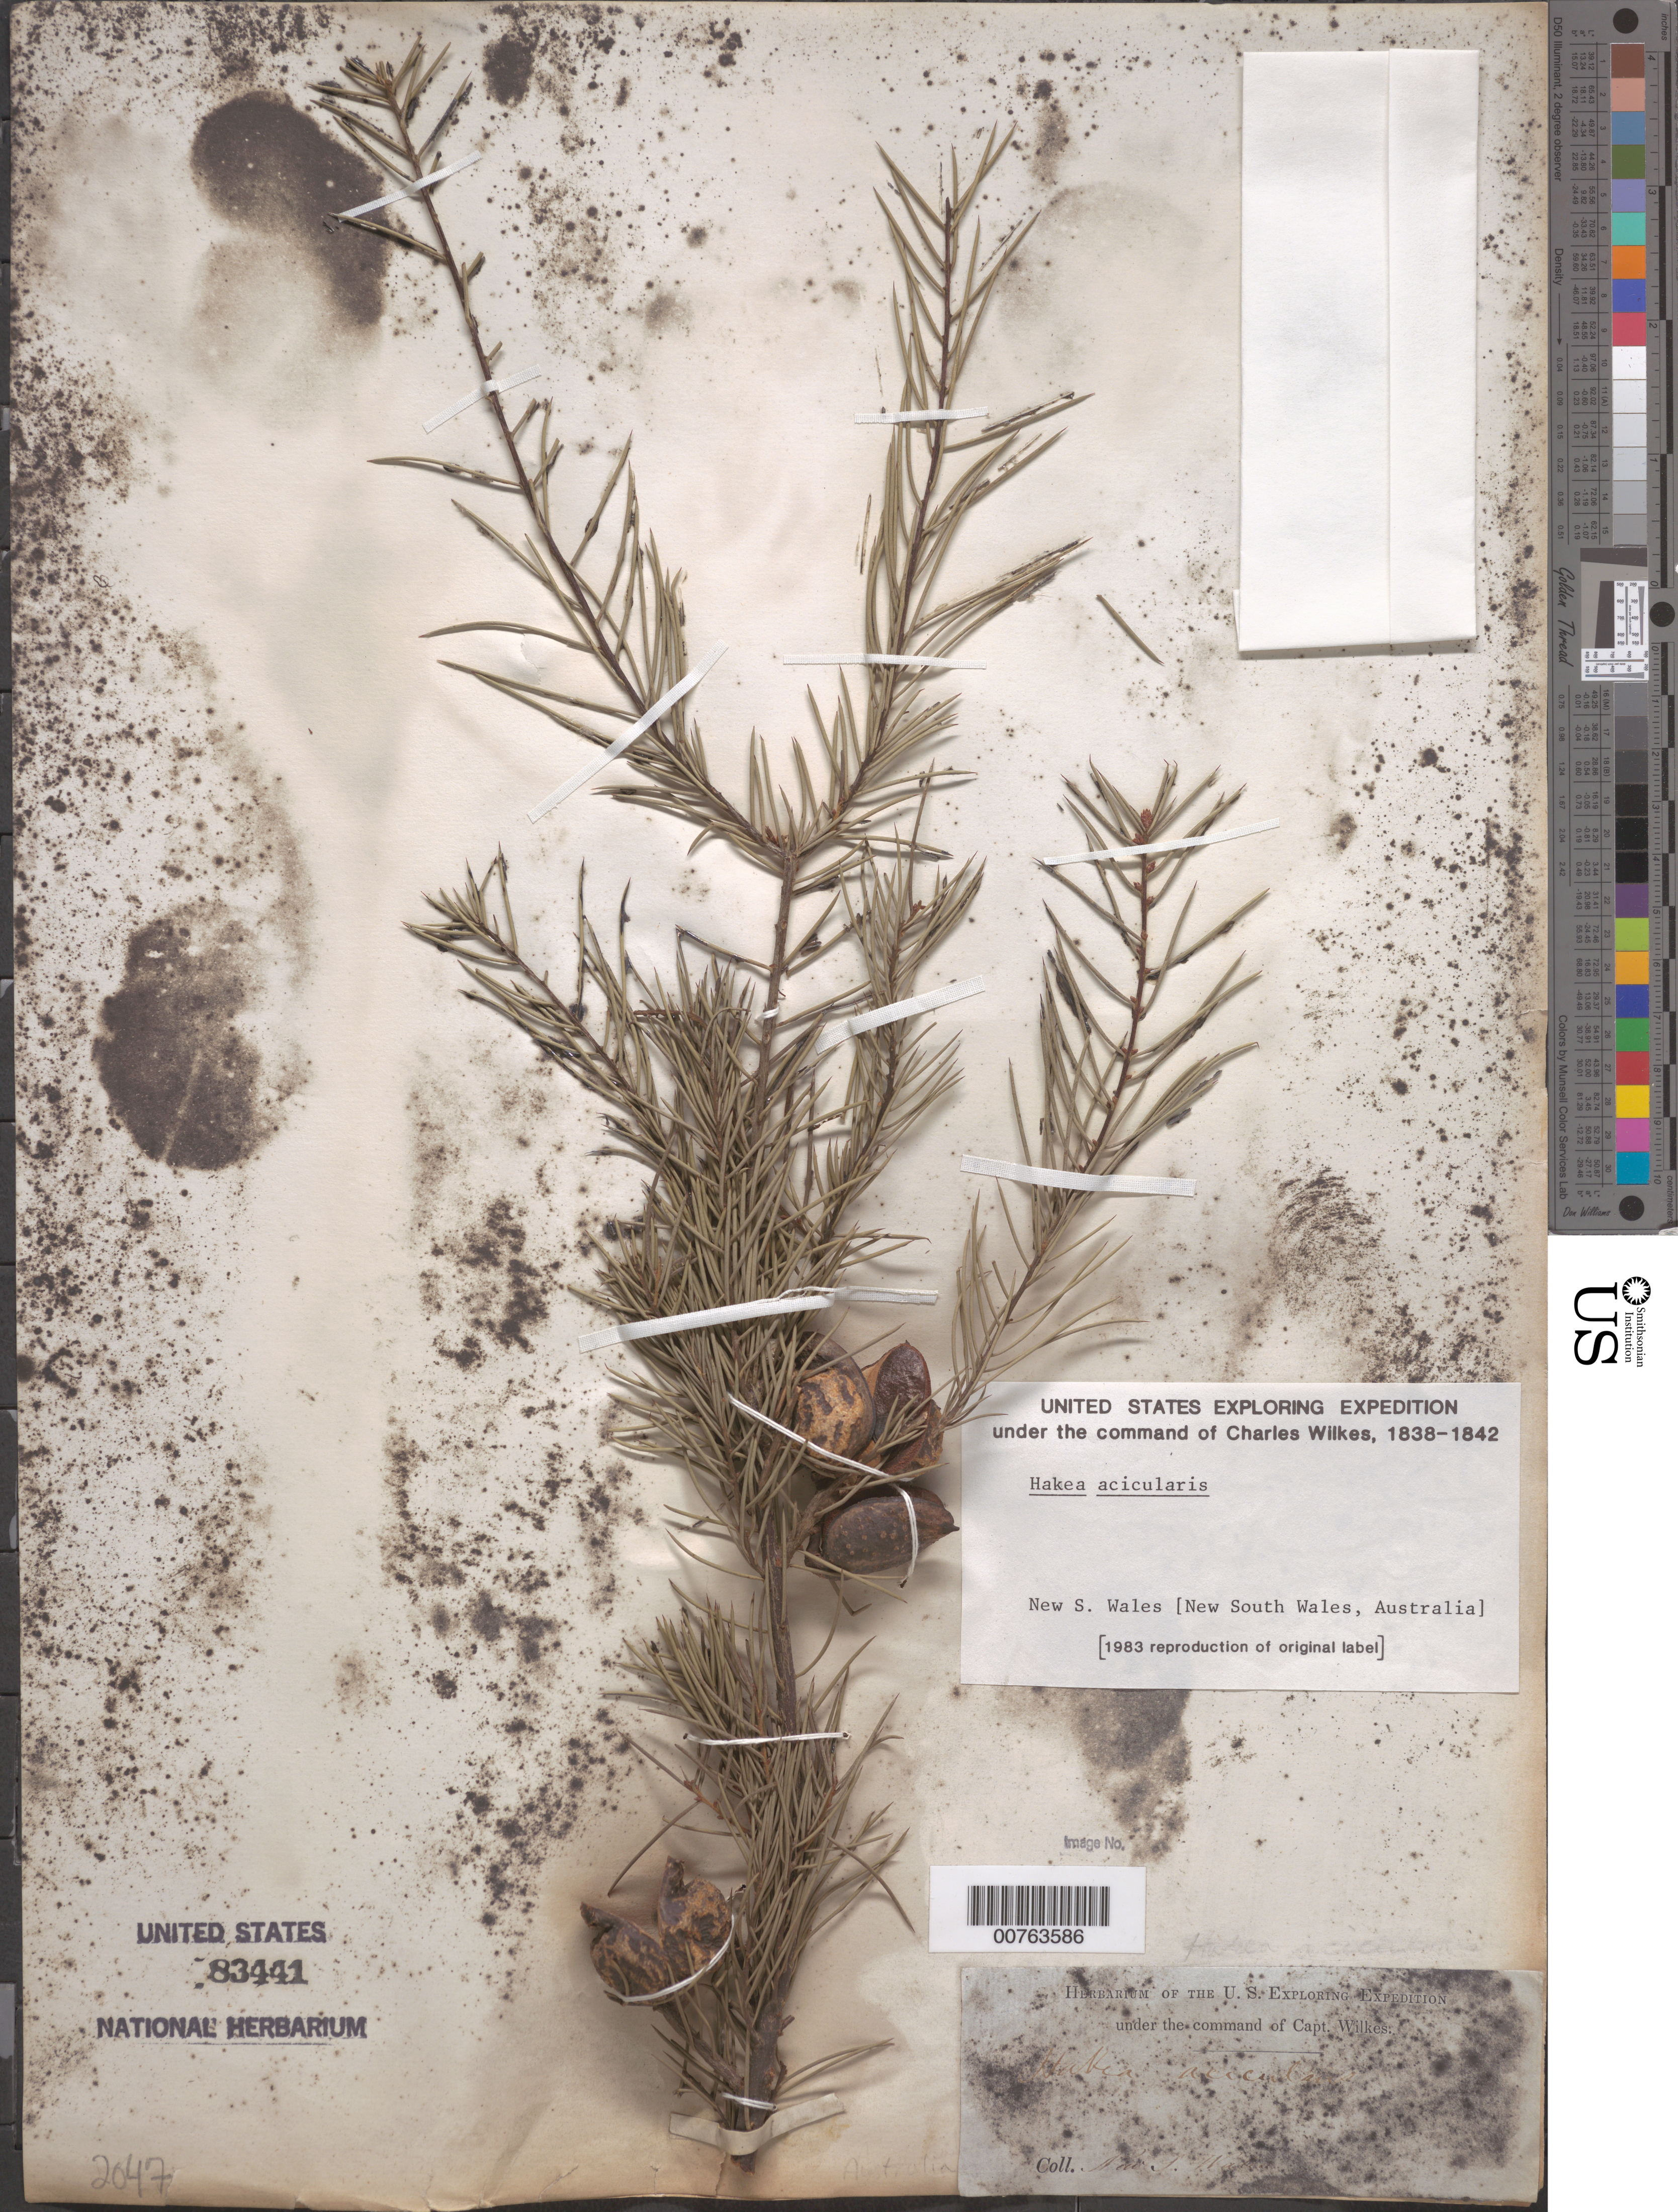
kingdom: Plantae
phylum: Tracheophyta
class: Magnoliopsida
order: Proteales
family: Proteaceae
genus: Hakea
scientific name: Hakea acicularis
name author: Knight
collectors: Wilkes Explor. Exped.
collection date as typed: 1838 to -- --- 1842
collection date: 1838/1842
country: Australia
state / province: New South Wales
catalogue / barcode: US 83441